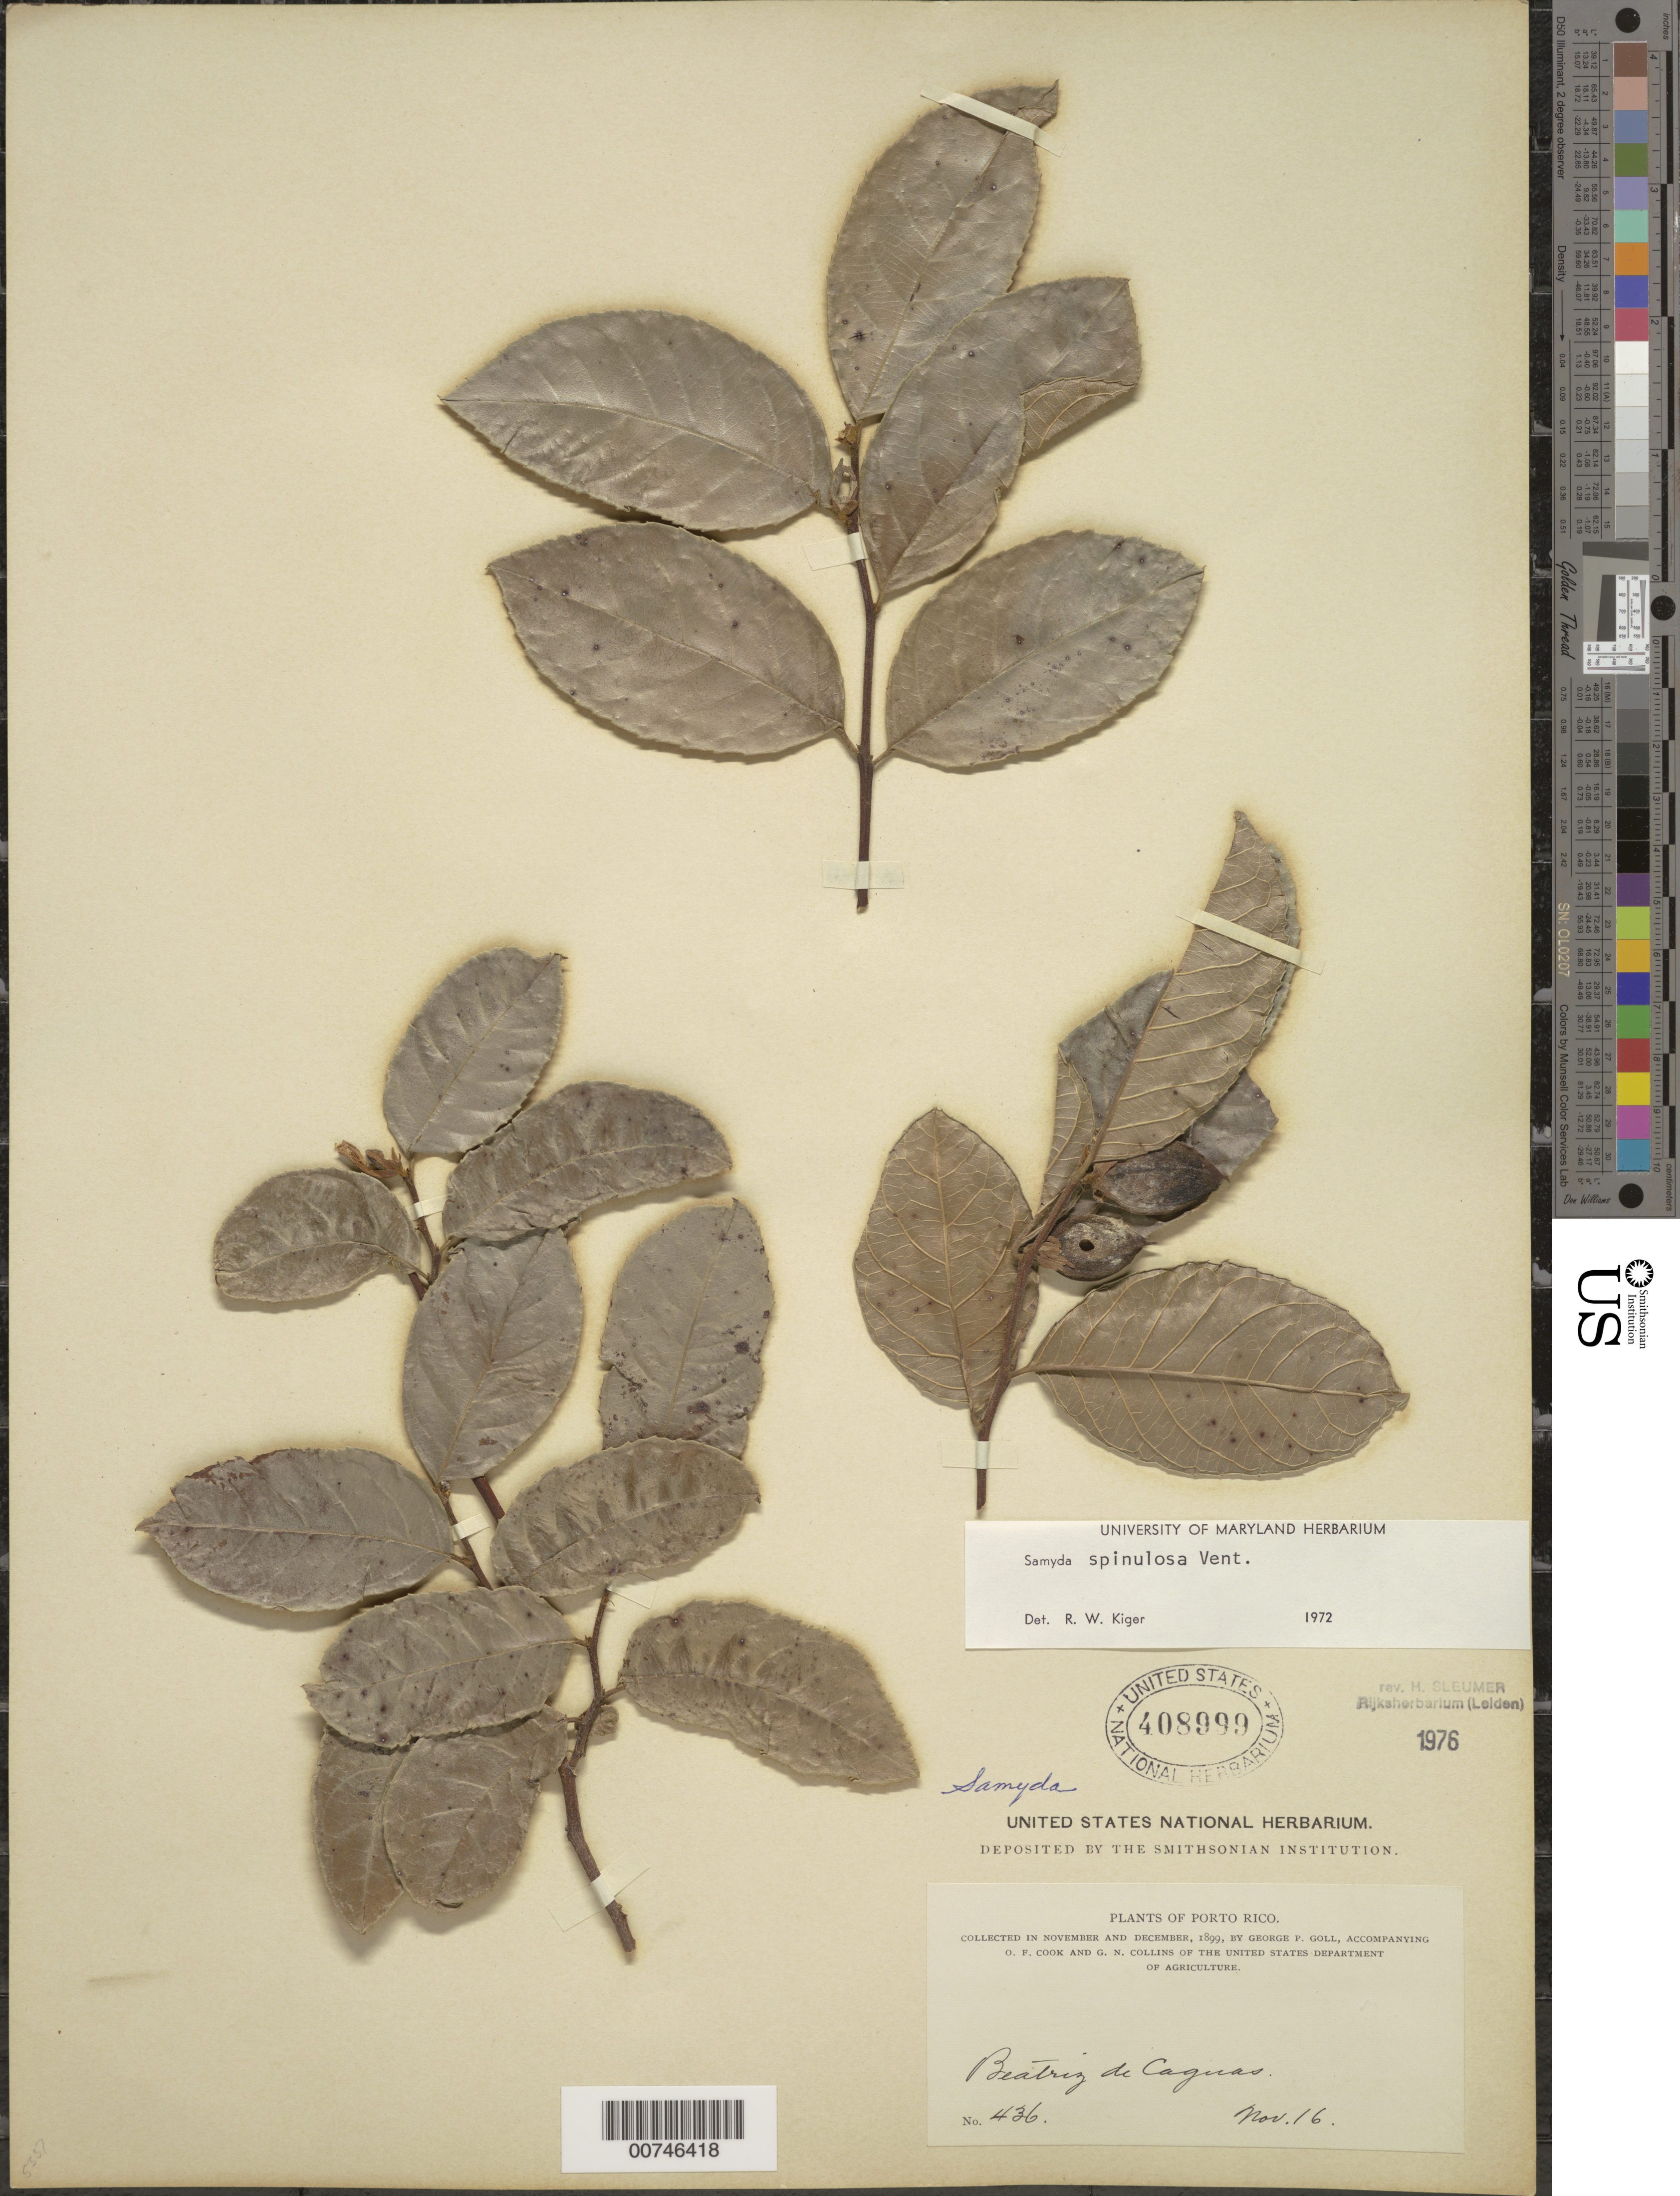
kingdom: Plantae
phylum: Tracheophyta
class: Magnoliopsida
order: Malpighiales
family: Salicaceae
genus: Casearia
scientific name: Casearia spinulosa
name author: (Vent.) T. Samar. & M.H. Alford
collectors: G. Goll, O. F. Cook & G. N. Collins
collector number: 436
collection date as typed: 16 Nov 1899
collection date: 1899-11-16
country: Puerto Rico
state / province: Caguas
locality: Beatriz de Caguas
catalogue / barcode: US 408999